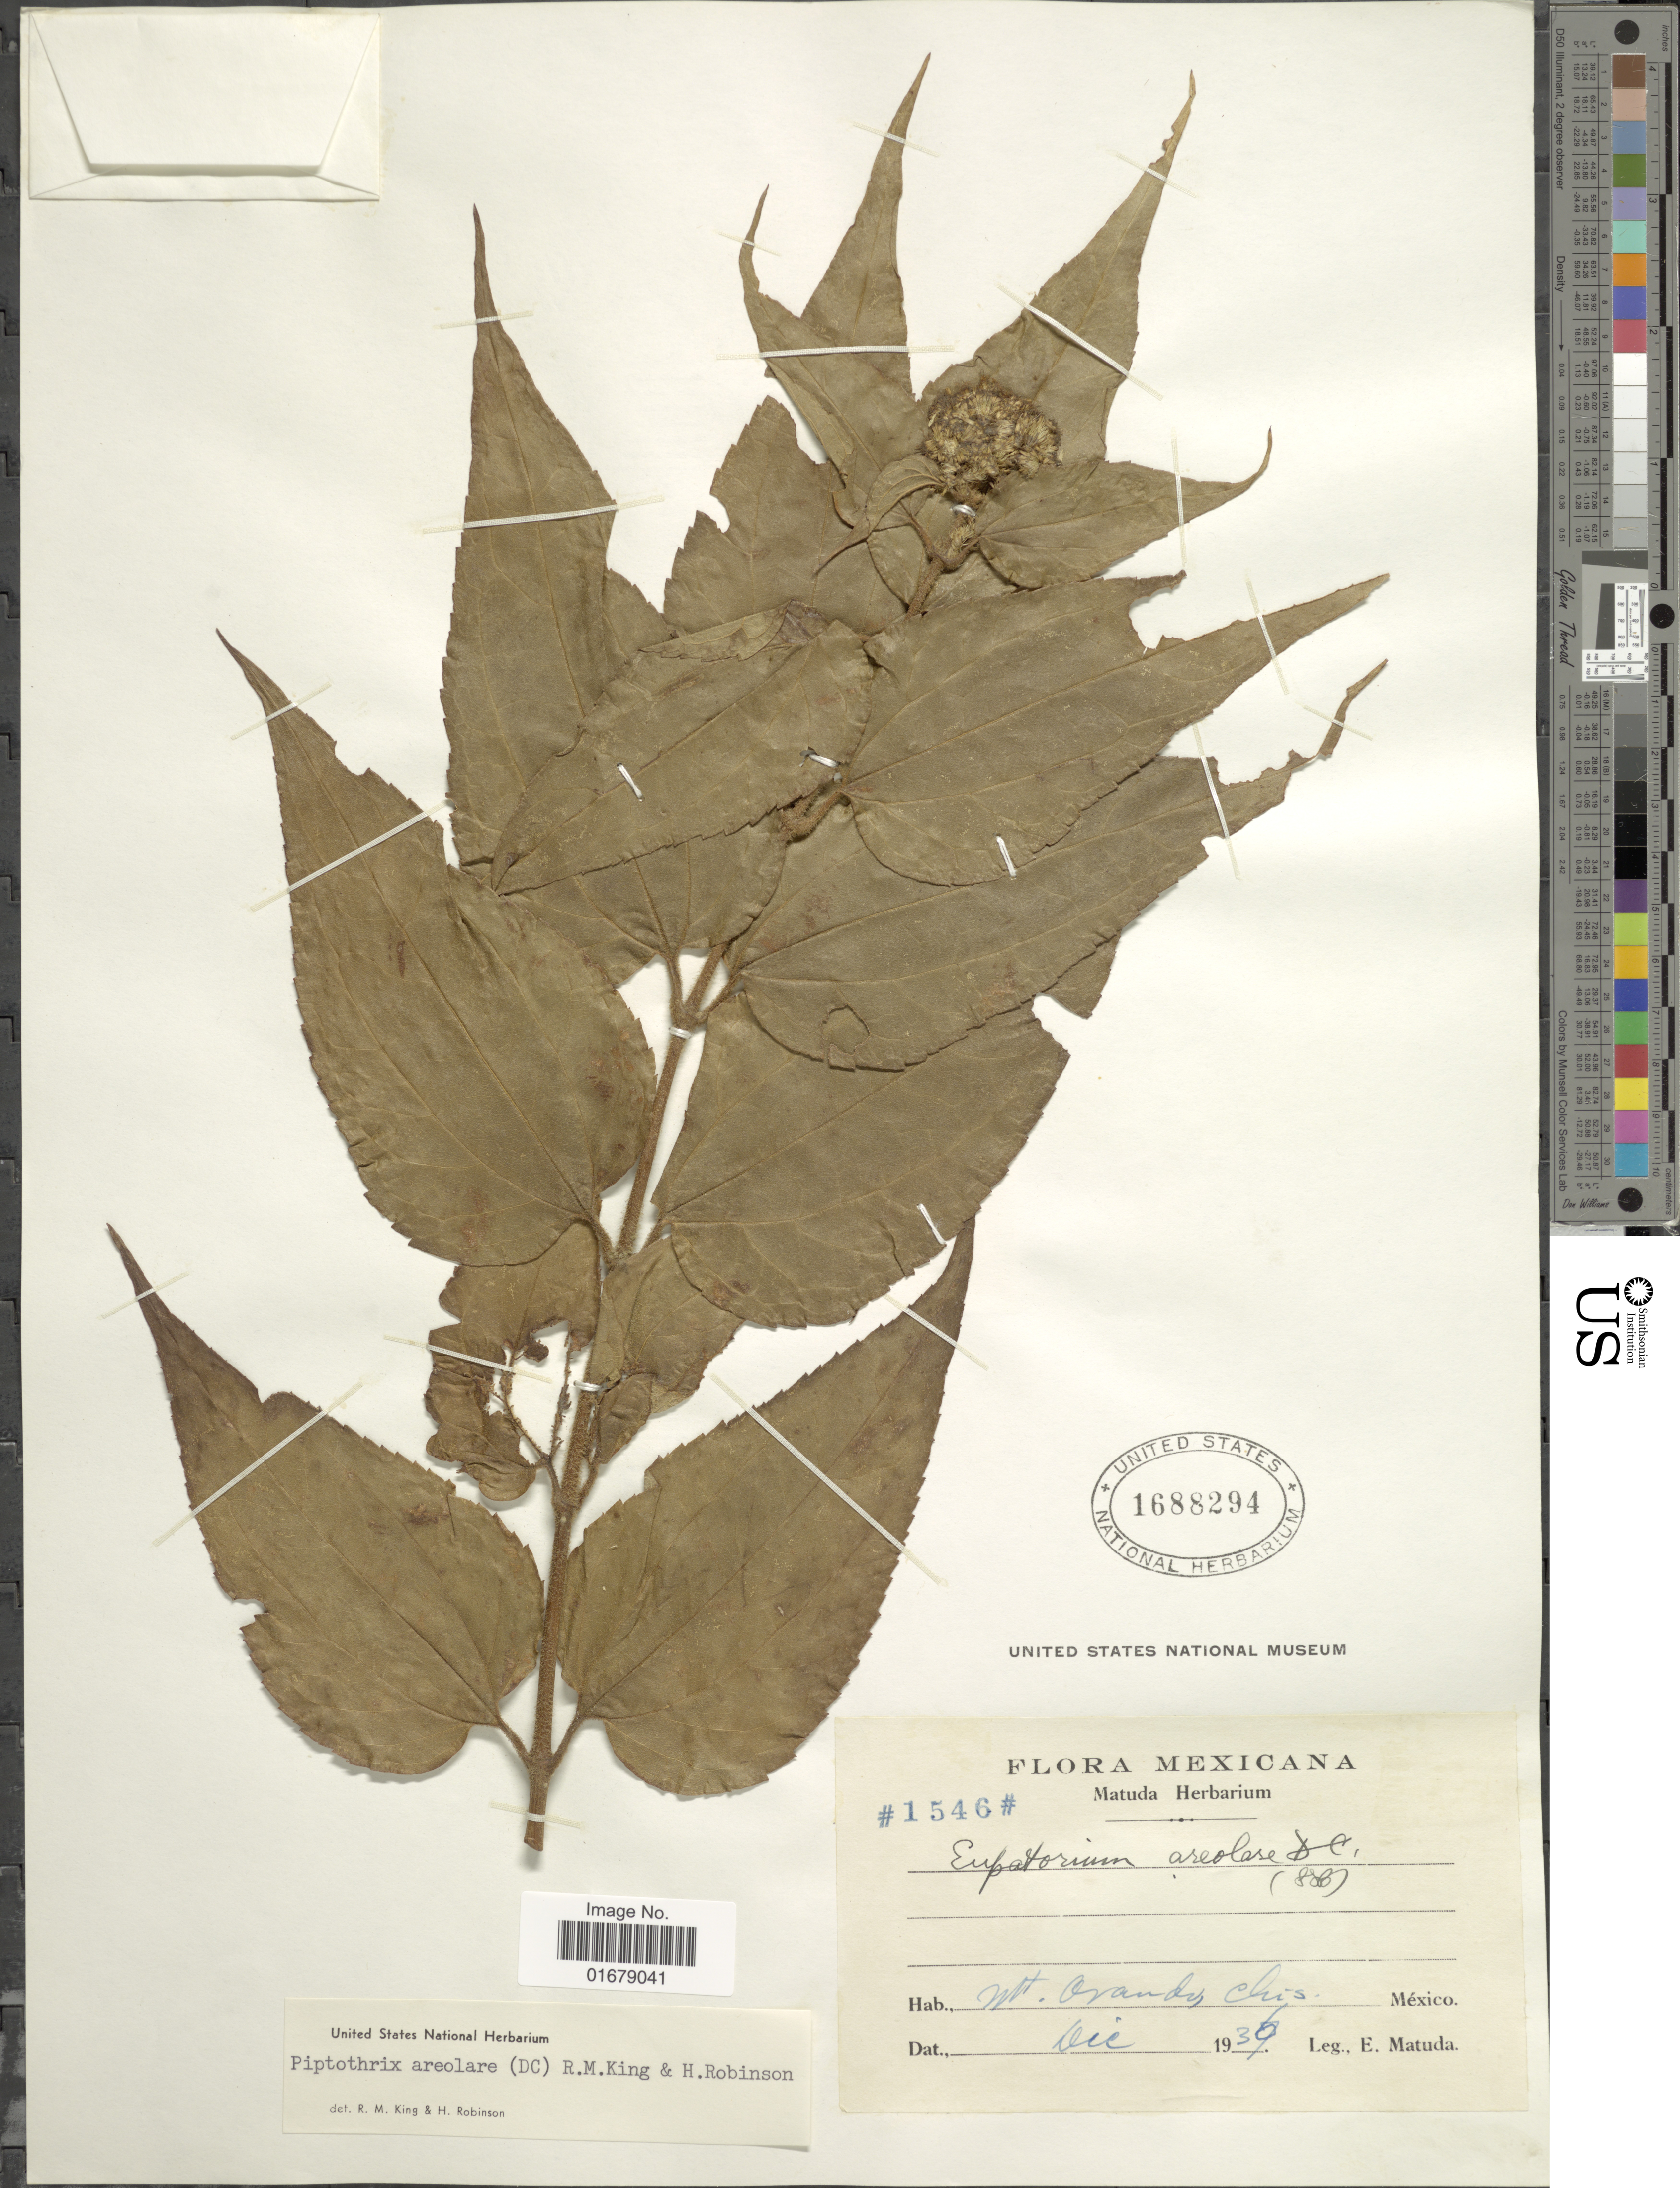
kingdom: Plantae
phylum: Tracheophyta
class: Magnoliopsida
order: Asterales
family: Asteraceae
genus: Piptothrix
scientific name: Piptothrix areolaris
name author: (DC.) R.M. King & H. Rob.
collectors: E. Matuda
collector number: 1546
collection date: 1936-12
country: Mexico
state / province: Chiapas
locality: Mt. Orando, Chis.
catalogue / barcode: US 1688294